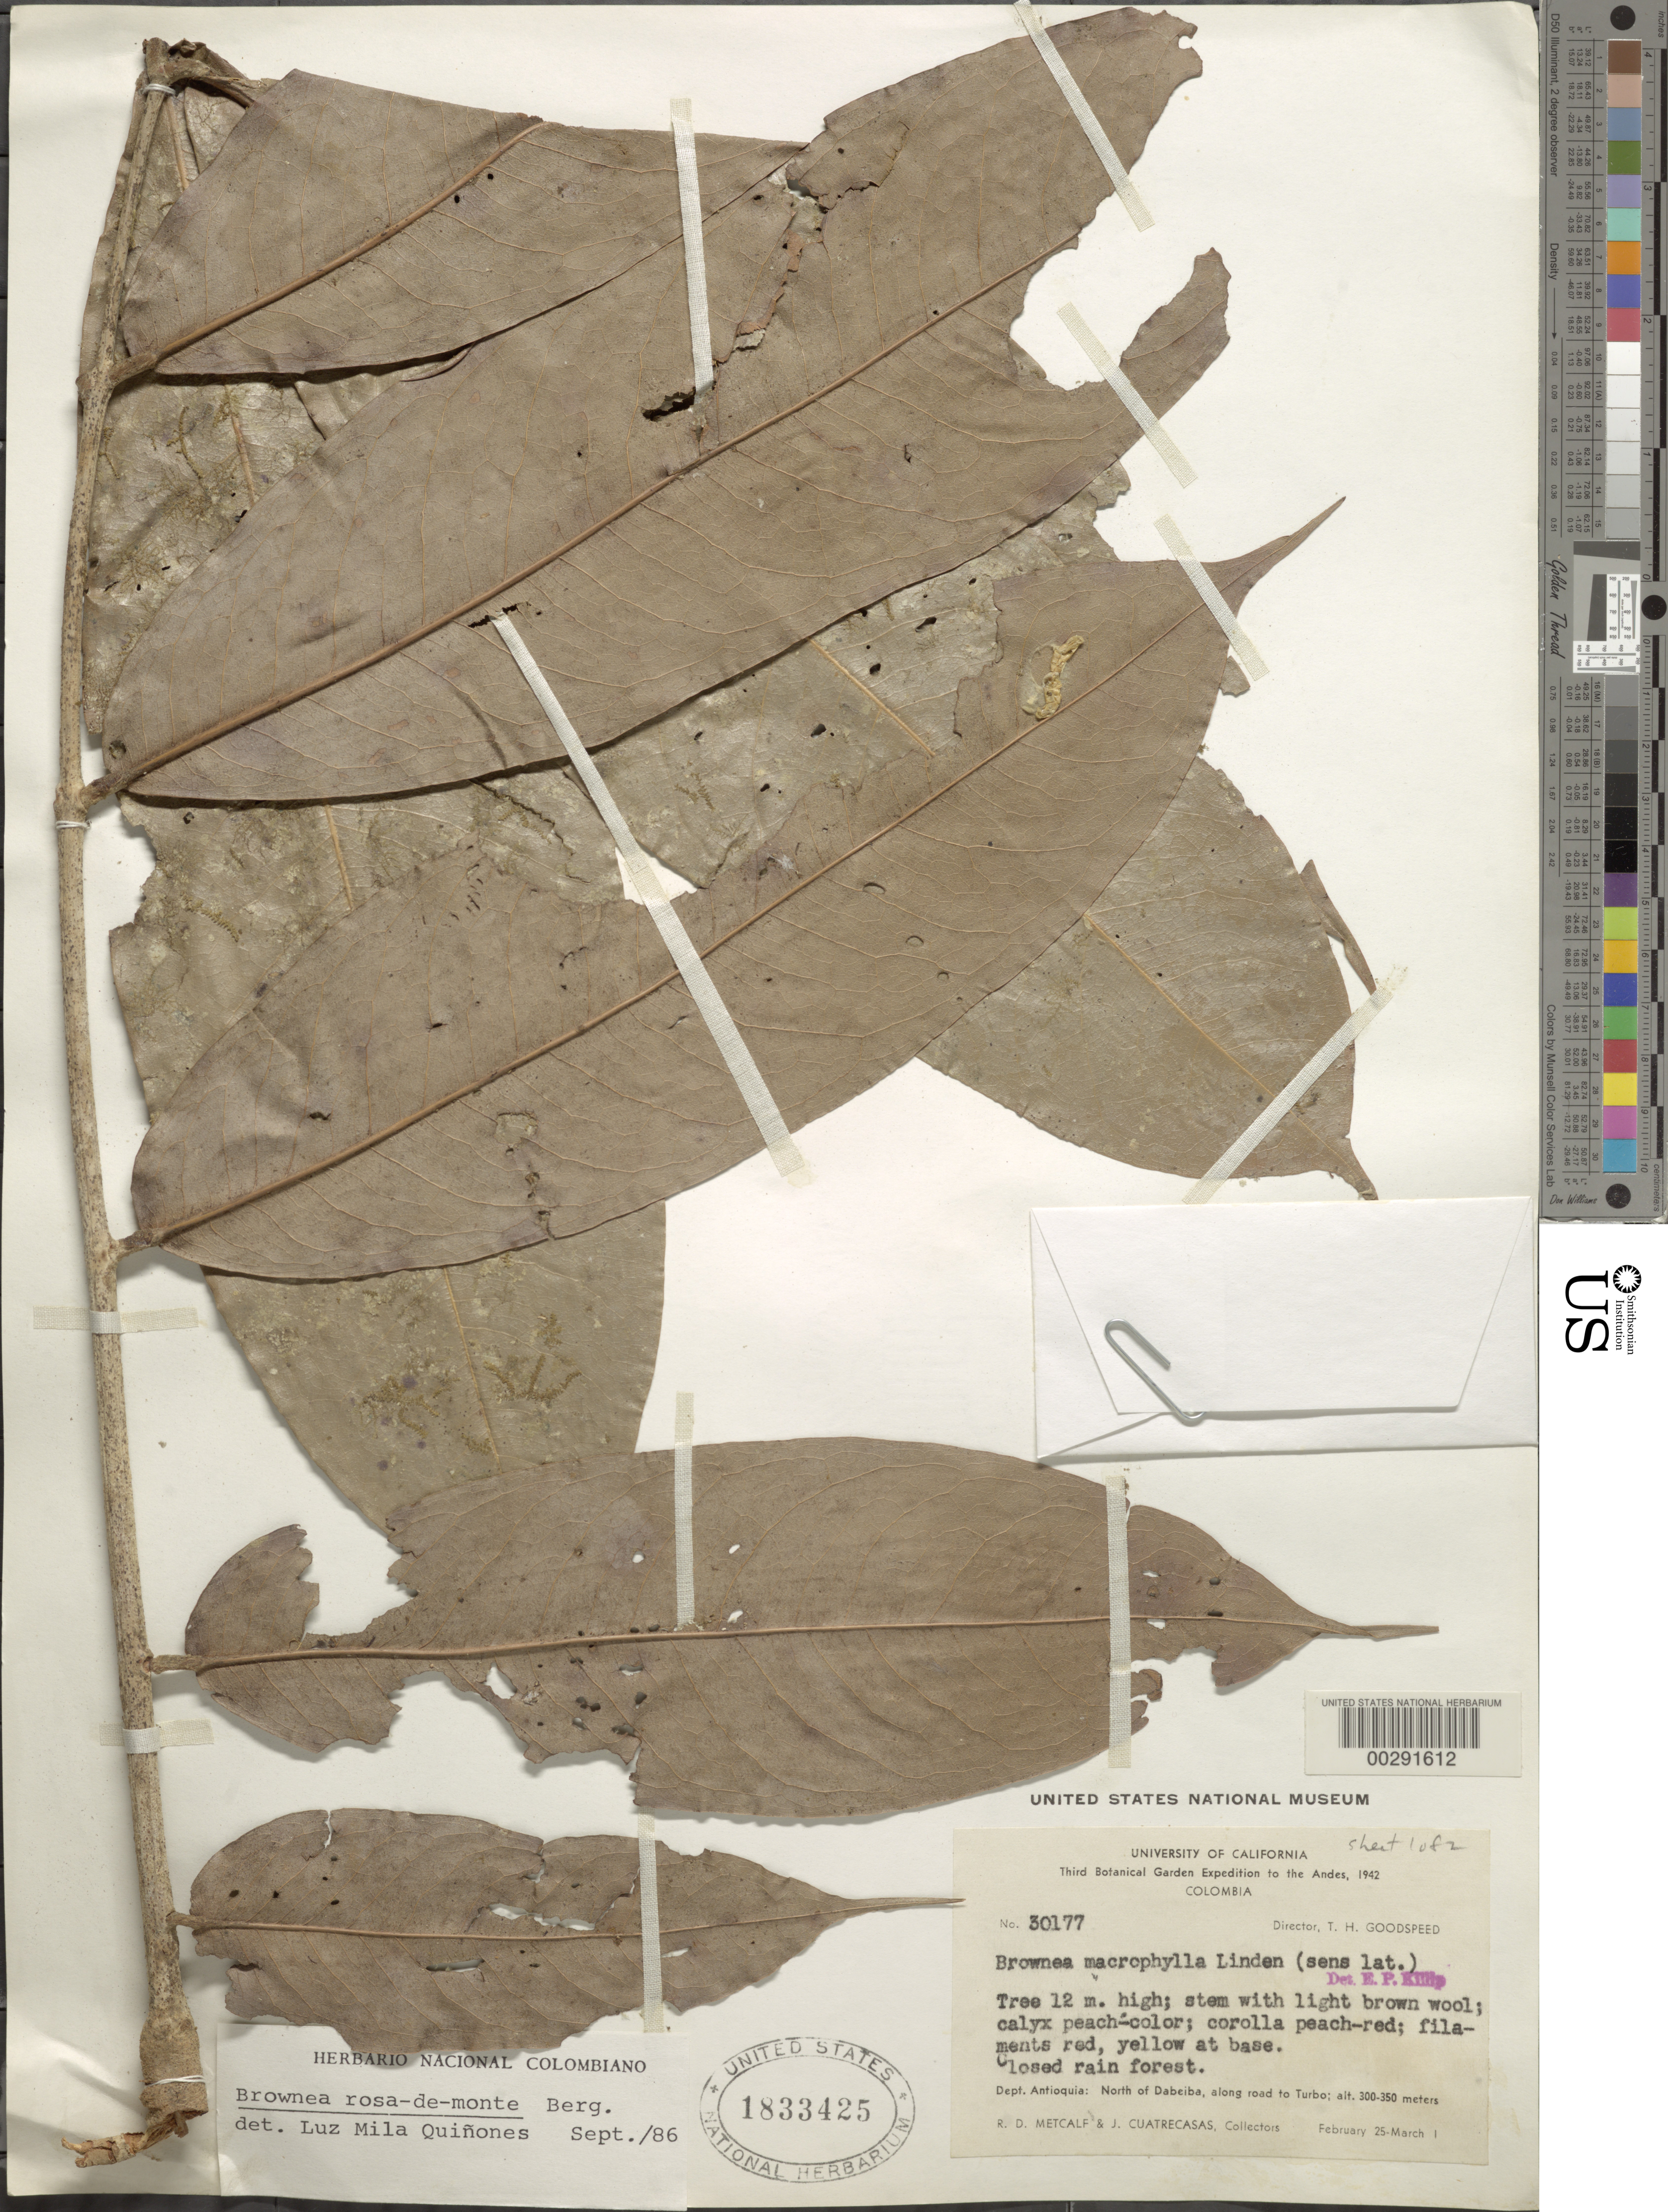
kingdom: Plantae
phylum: Tracheophyta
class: Magnoliopsida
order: Fabales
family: Fabaceae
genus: Brownea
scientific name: Brownea rosa-de-monte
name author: P.J. Bergius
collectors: R. D. Metcalf & J. Cuatrecasas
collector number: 30177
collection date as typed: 25 Feb 1942 to 01 Mar 1942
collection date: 1942-02-25/1942-03-01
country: Colombia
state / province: Antioquia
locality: N of Dabeiba, along road to Turbo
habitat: Closed rain forest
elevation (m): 300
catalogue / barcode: US 1833425